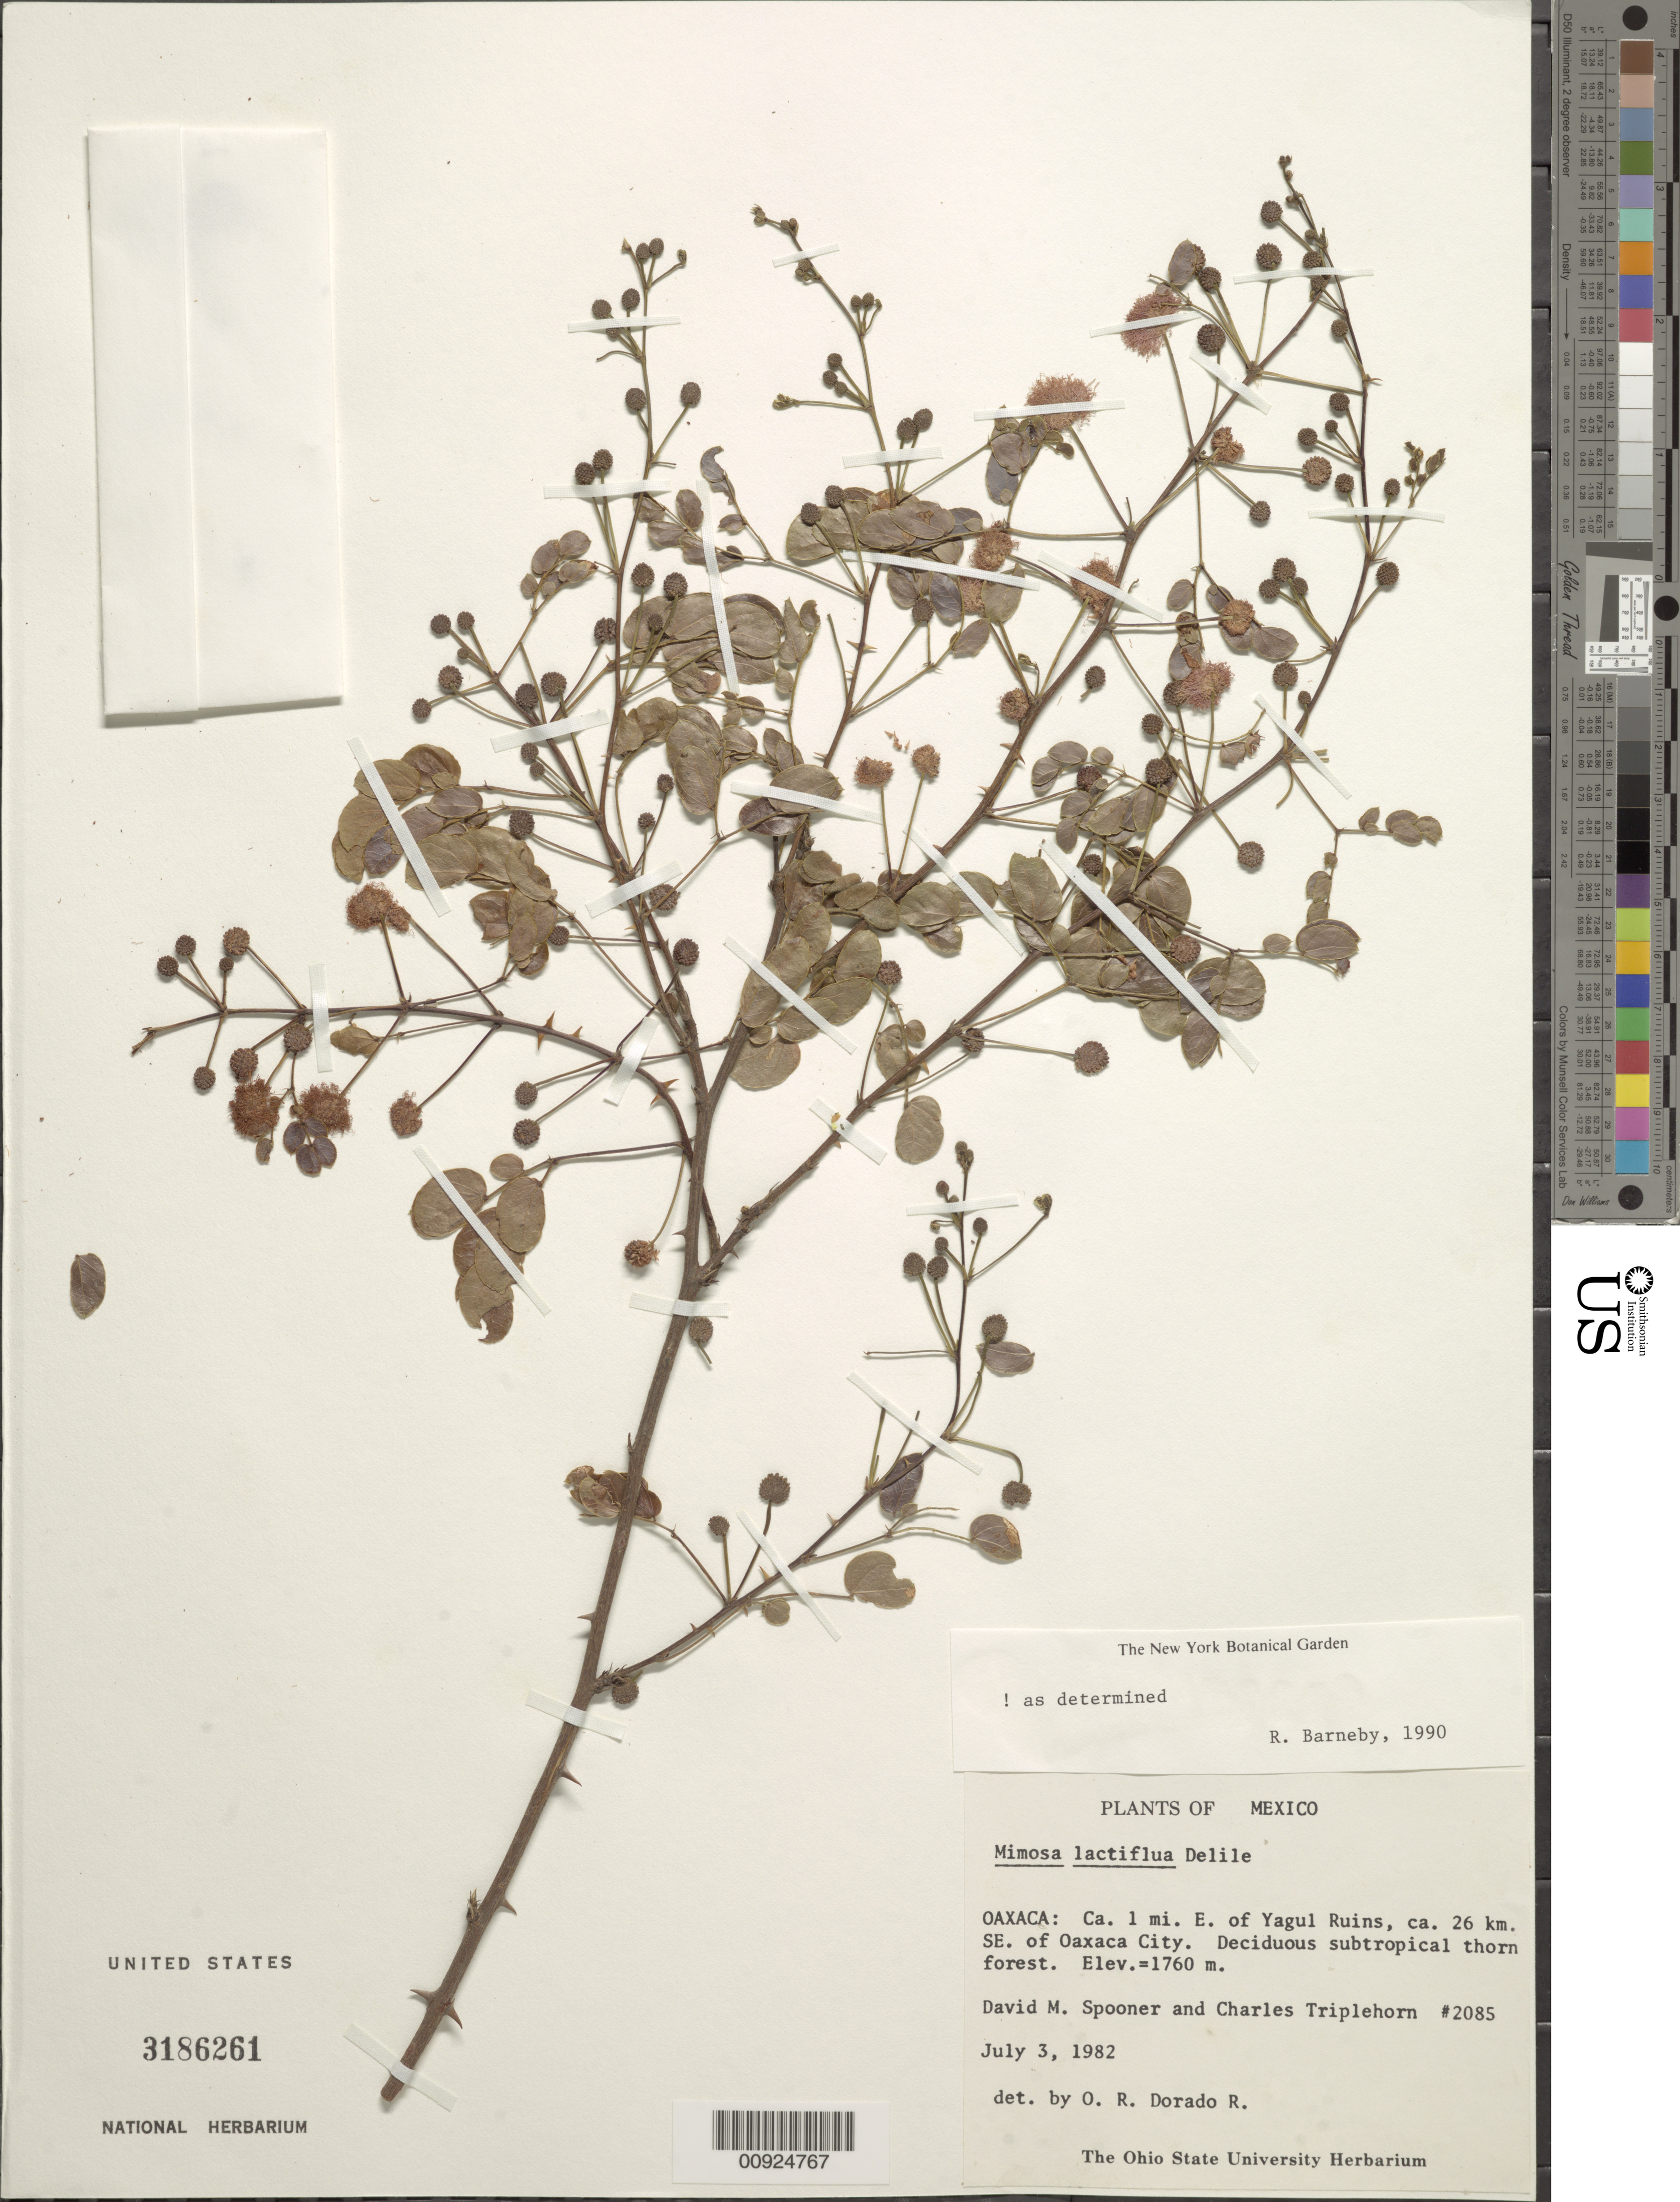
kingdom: Plantae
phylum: Tracheophyta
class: Magnoliopsida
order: Fabales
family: Fabaceae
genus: Mimosa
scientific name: Mimosa lactiflua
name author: Delile ex Benth.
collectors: D. Spooner & Triplehorn, C.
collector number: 2085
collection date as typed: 03 Jul 1982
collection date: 1982-07-03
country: Mexico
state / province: Oaxaca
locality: Oaxaca: Ca. 1 mi. E of Yagul Ruins, ca. 26 km. SE of Oaxaca City.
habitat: Deciduous subtropical thorn forest.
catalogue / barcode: US 3186261